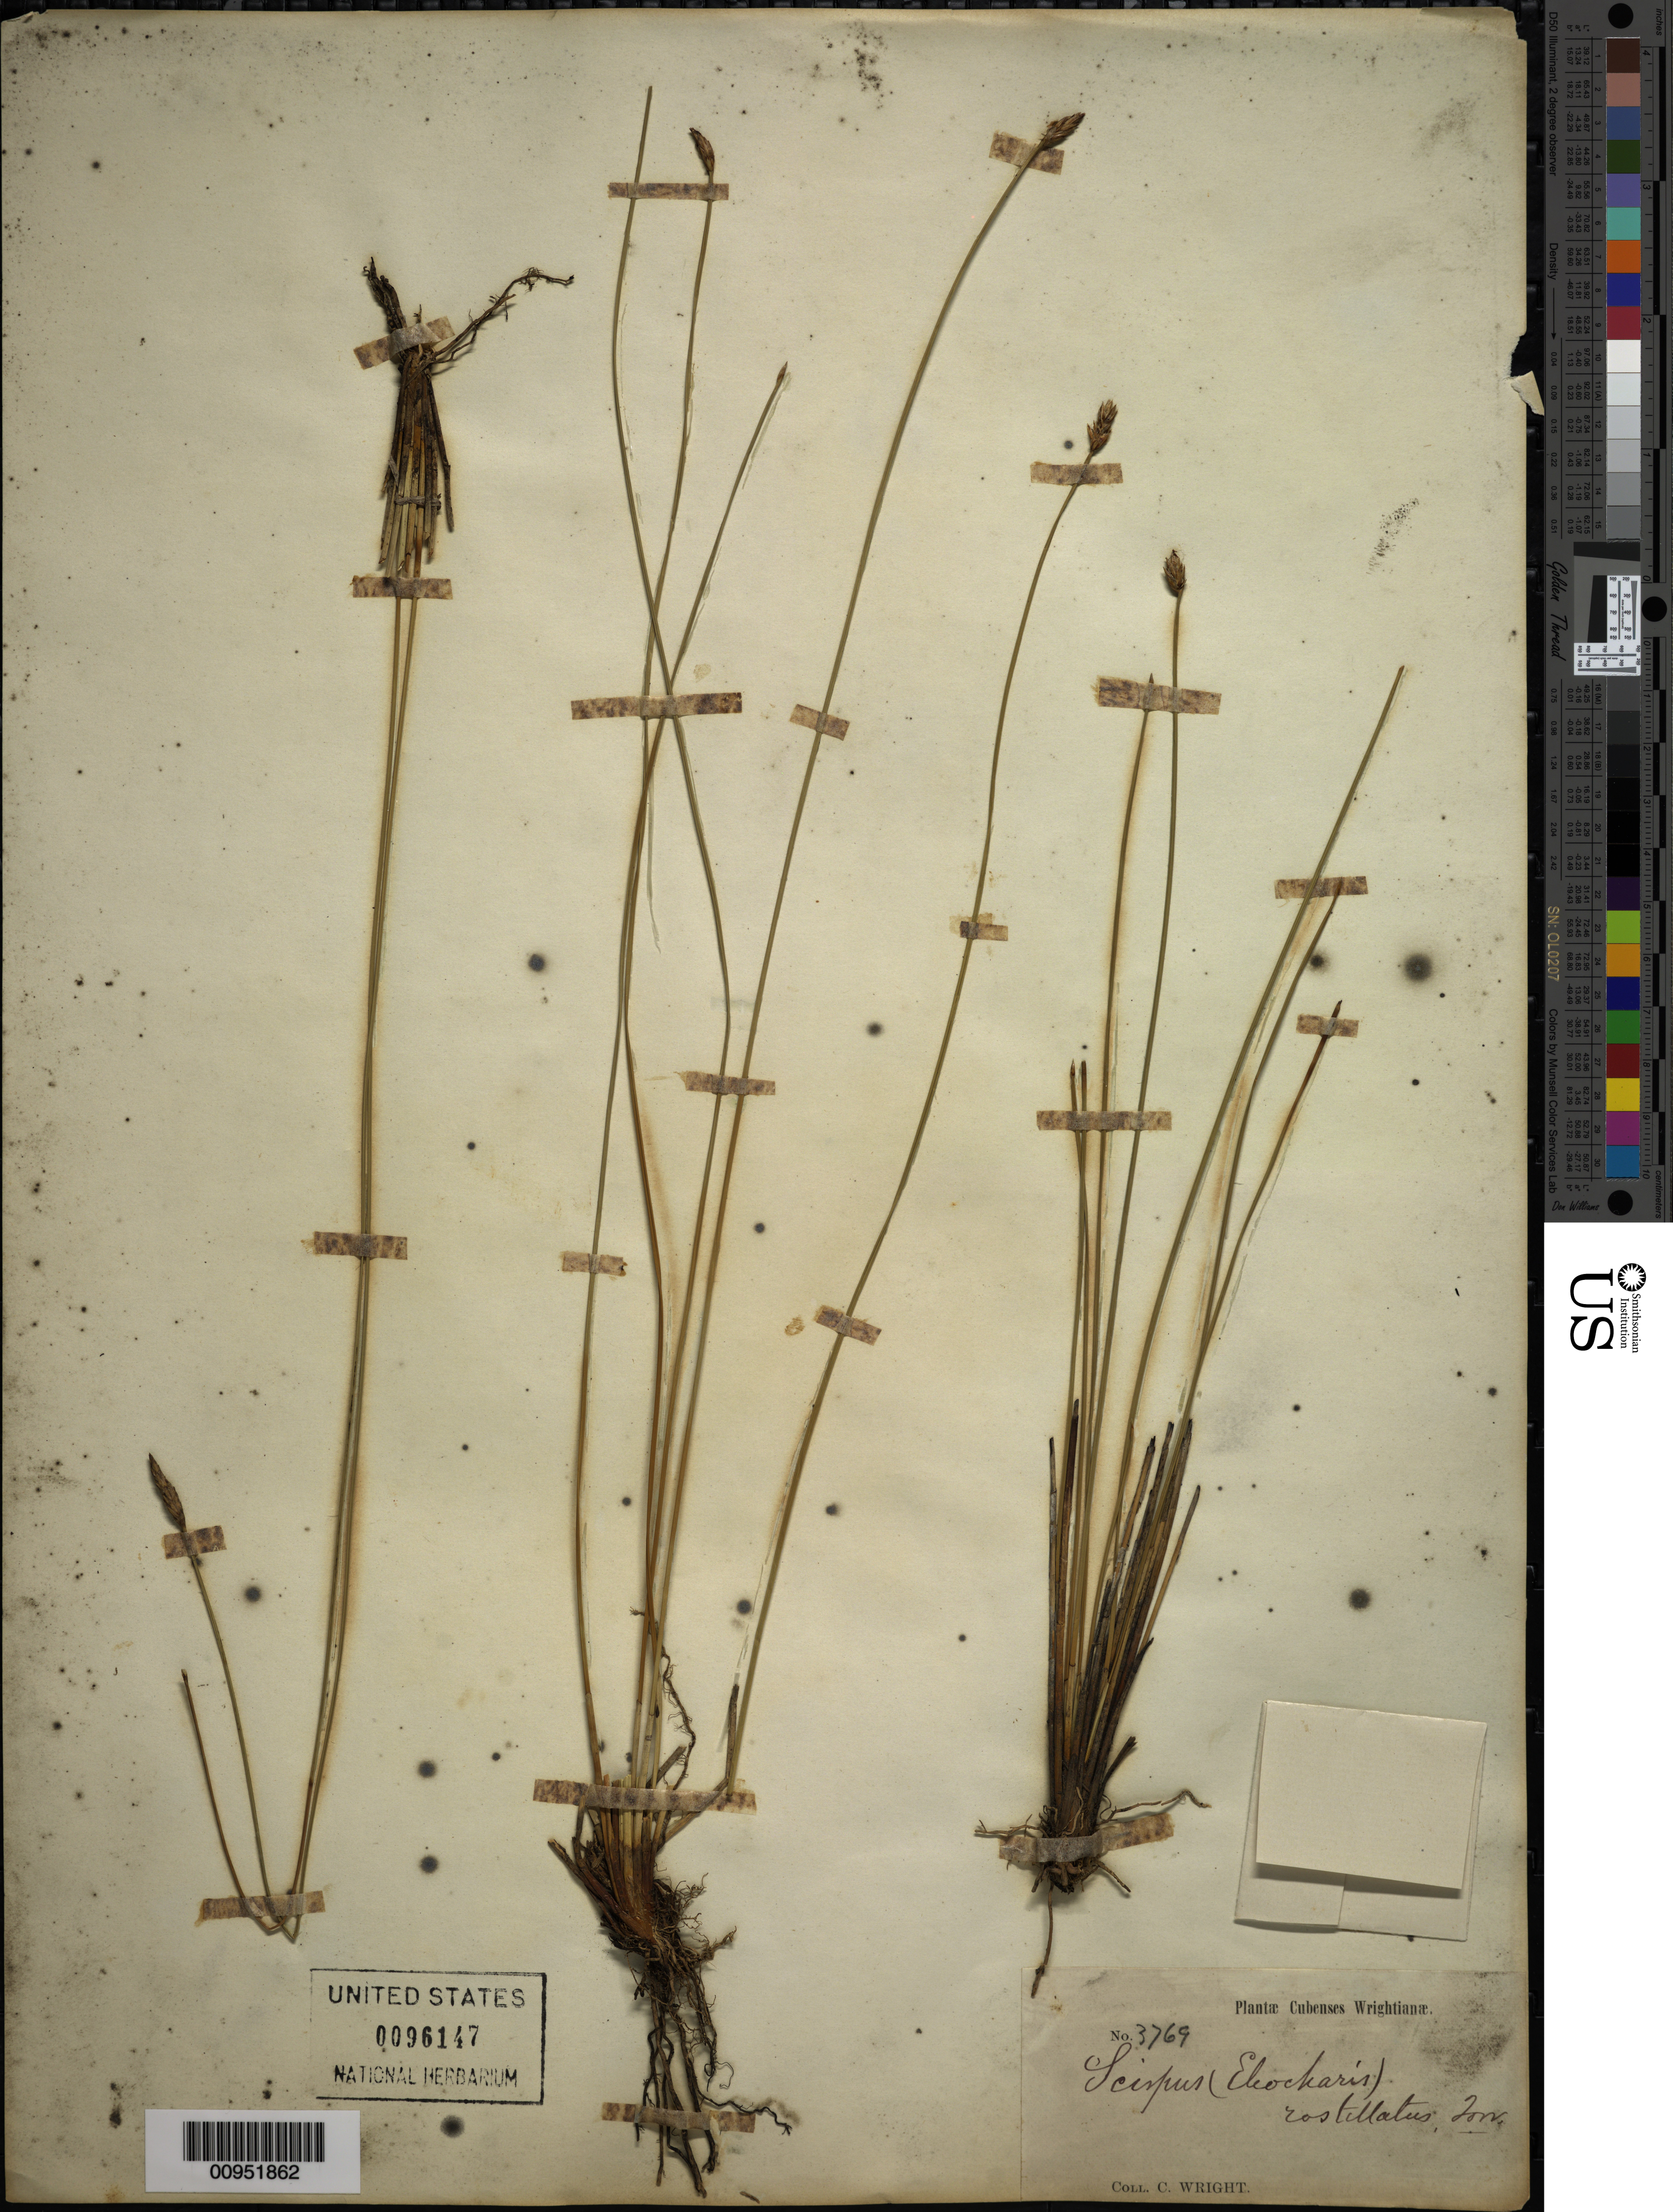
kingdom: Plantae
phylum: Tracheophyta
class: Liliopsida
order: Poales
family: Cyperaceae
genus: Eleocharis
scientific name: Eleocharis rostellata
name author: (Torr.) Torr.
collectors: C. Wright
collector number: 3769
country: Cuba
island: Cuba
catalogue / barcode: US 96147